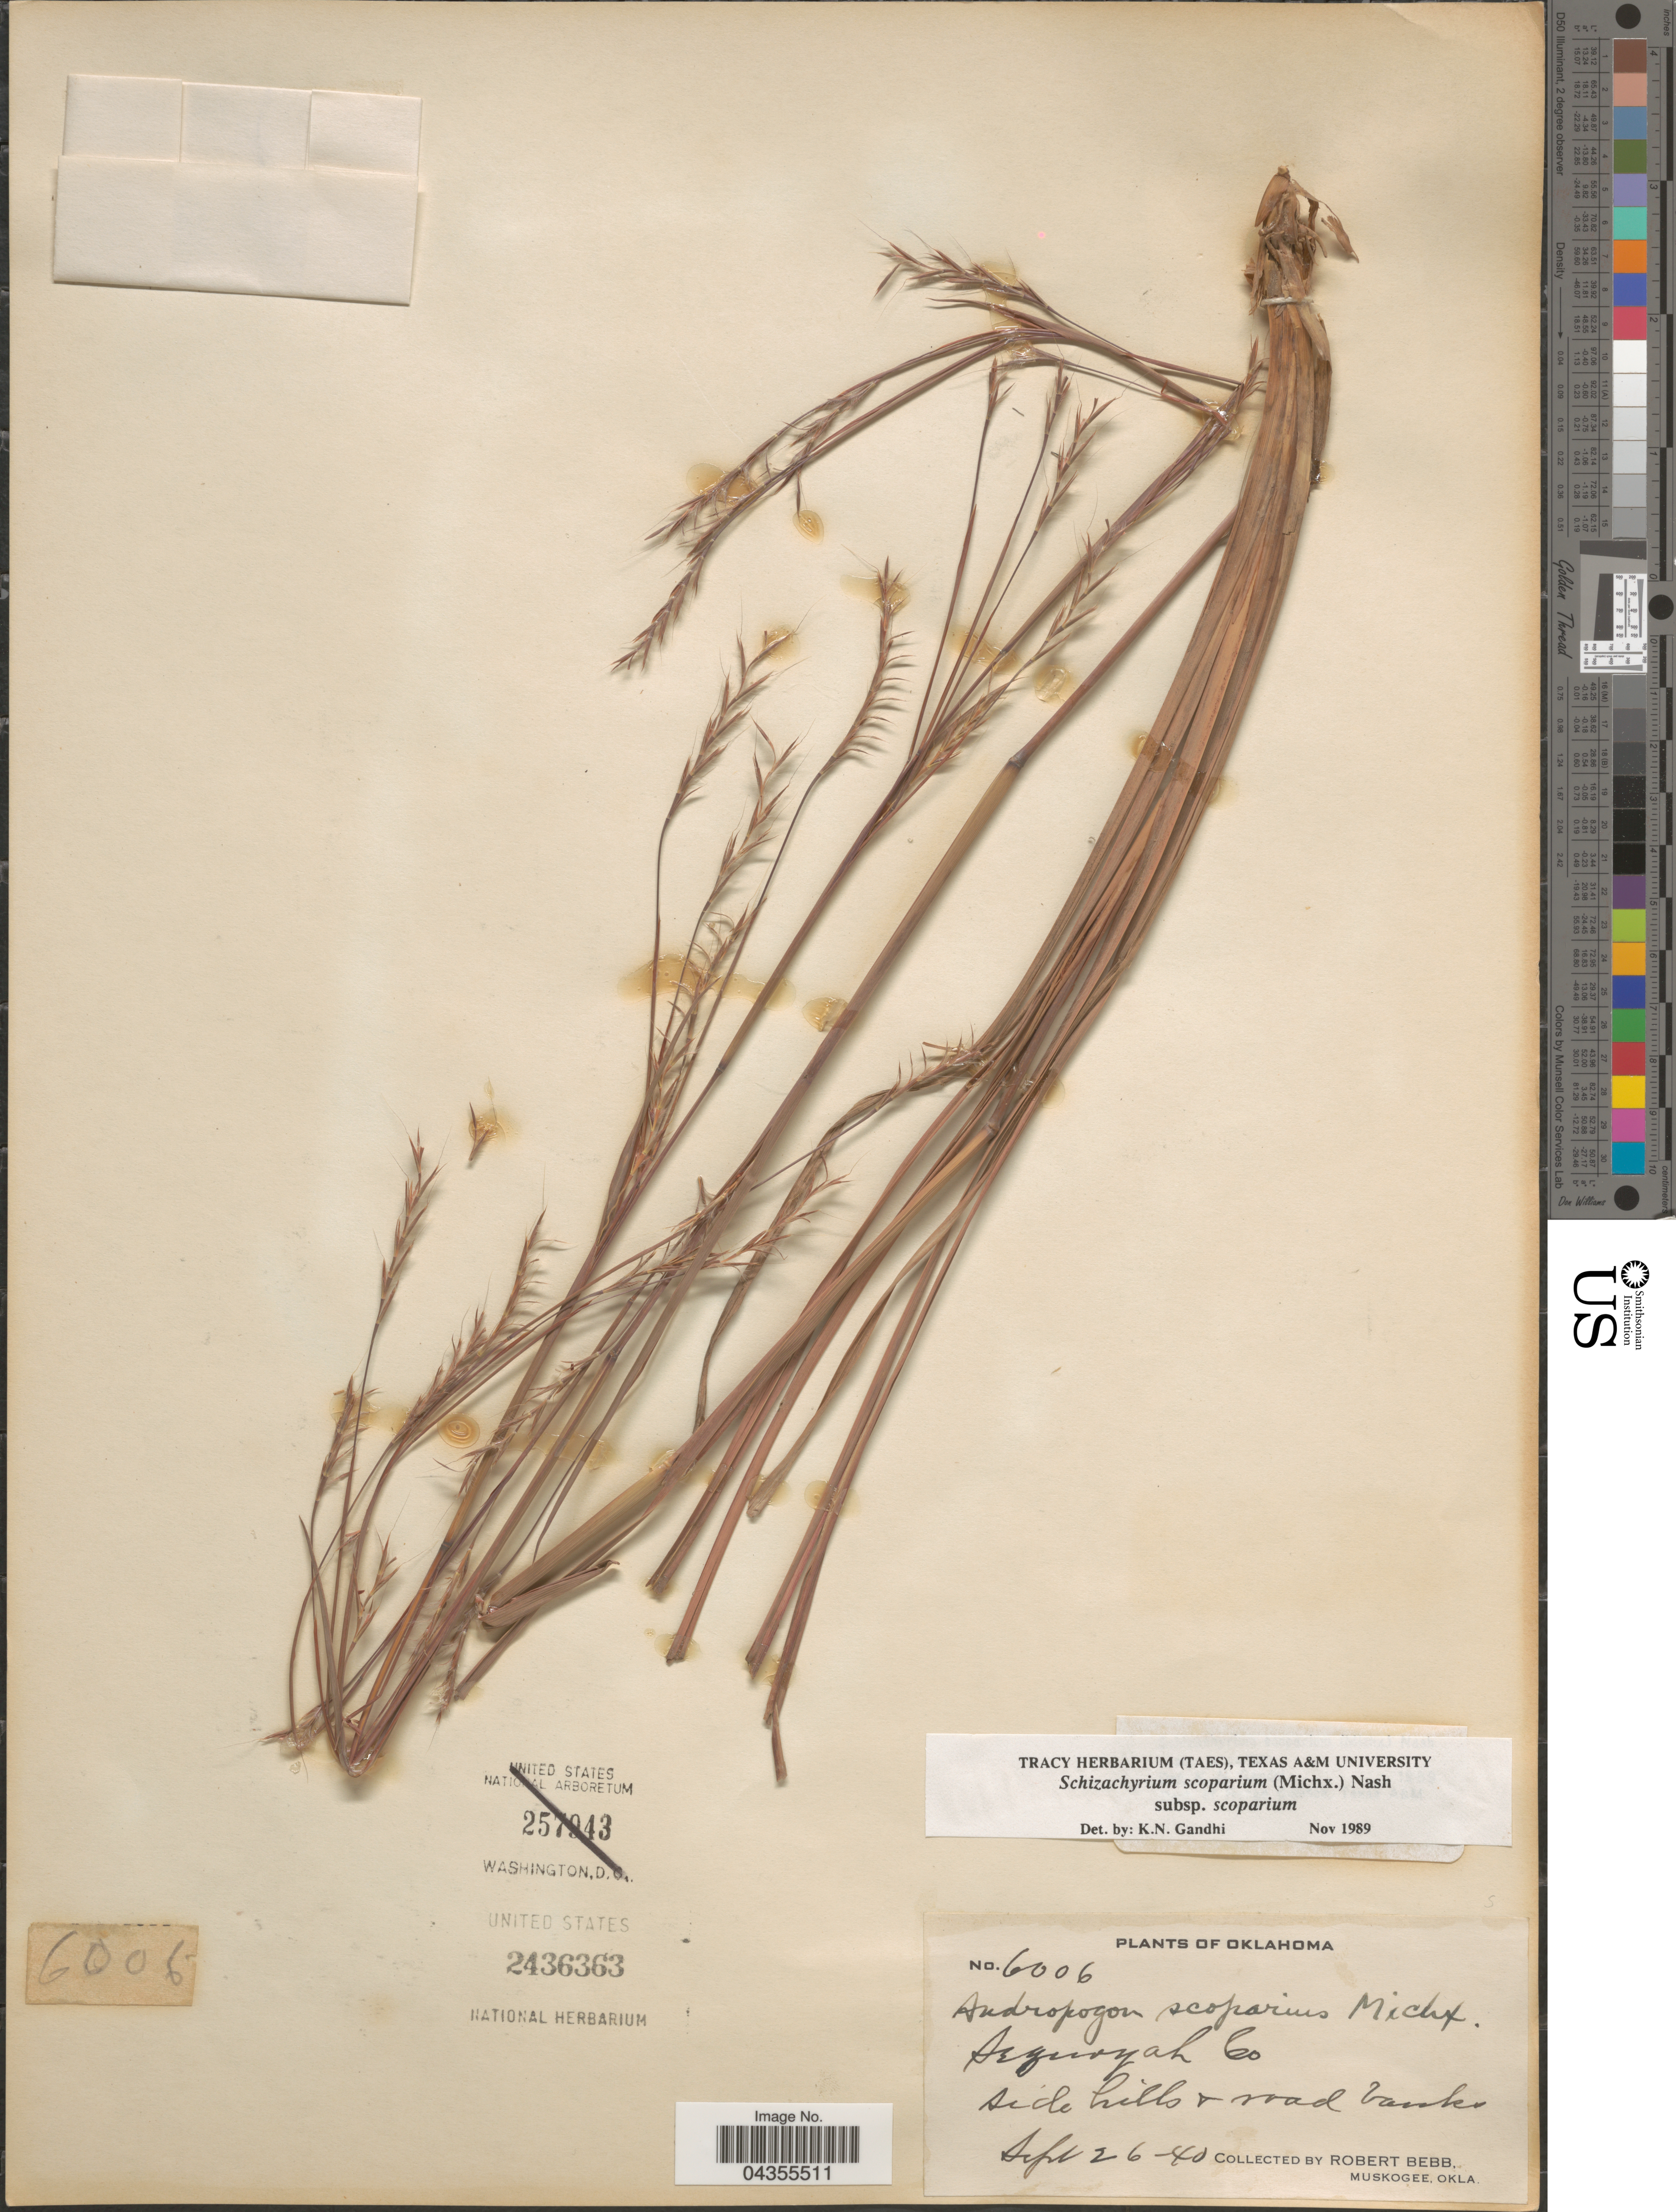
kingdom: Plantae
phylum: Tracheophyta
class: Liliopsida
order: Poales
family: Poaceae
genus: Schizachyrium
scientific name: Schizachyrium scoparium var. scoparium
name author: (Michx.) Nash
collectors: R. Bebb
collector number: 6006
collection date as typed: Transcribed d/m/y: 26/9/40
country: United States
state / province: Oklahoma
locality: Sequoyah Co. Side hills & road banks.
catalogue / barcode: US 2436363